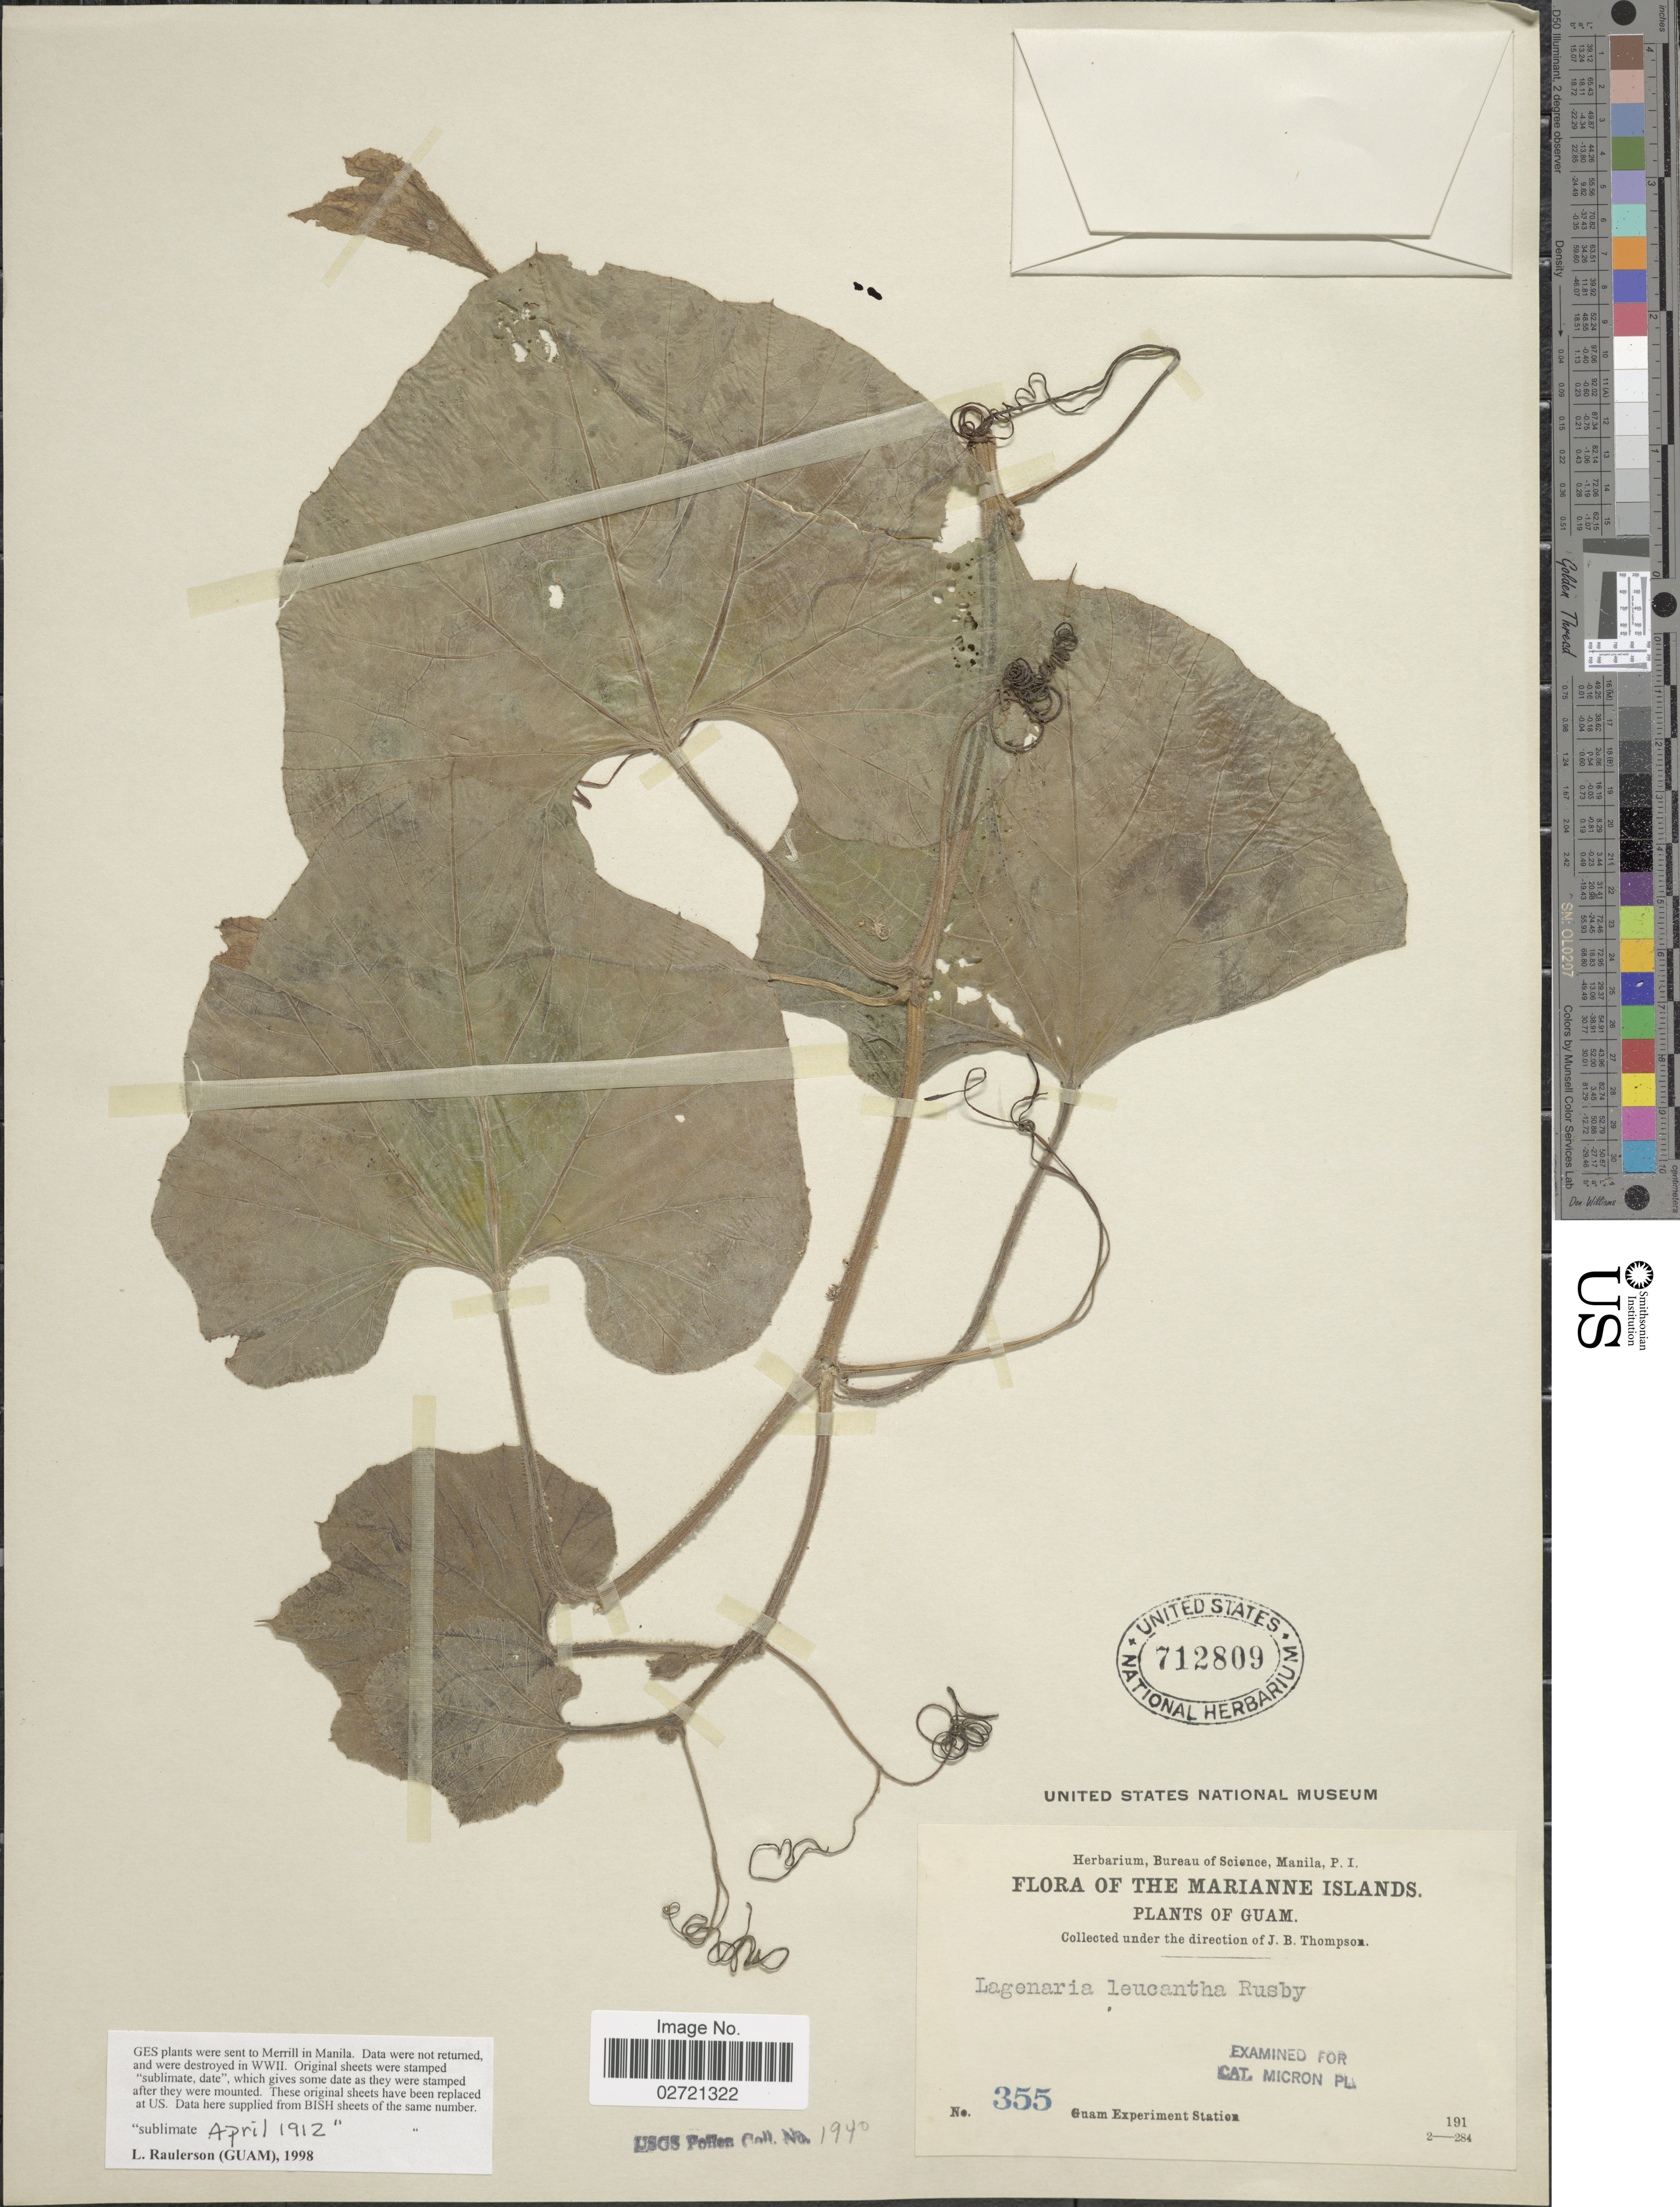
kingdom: Plantae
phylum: Tracheophyta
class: Magnoliopsida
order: Cucurbitales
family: Cucurbitaceae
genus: Lagenaria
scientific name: Lagenaria siceraria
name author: (Molina) Standl.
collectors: Guam Exp. Sta.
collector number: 355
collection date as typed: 191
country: Guam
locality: The Marianne Islands, Guam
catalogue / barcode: US 712809